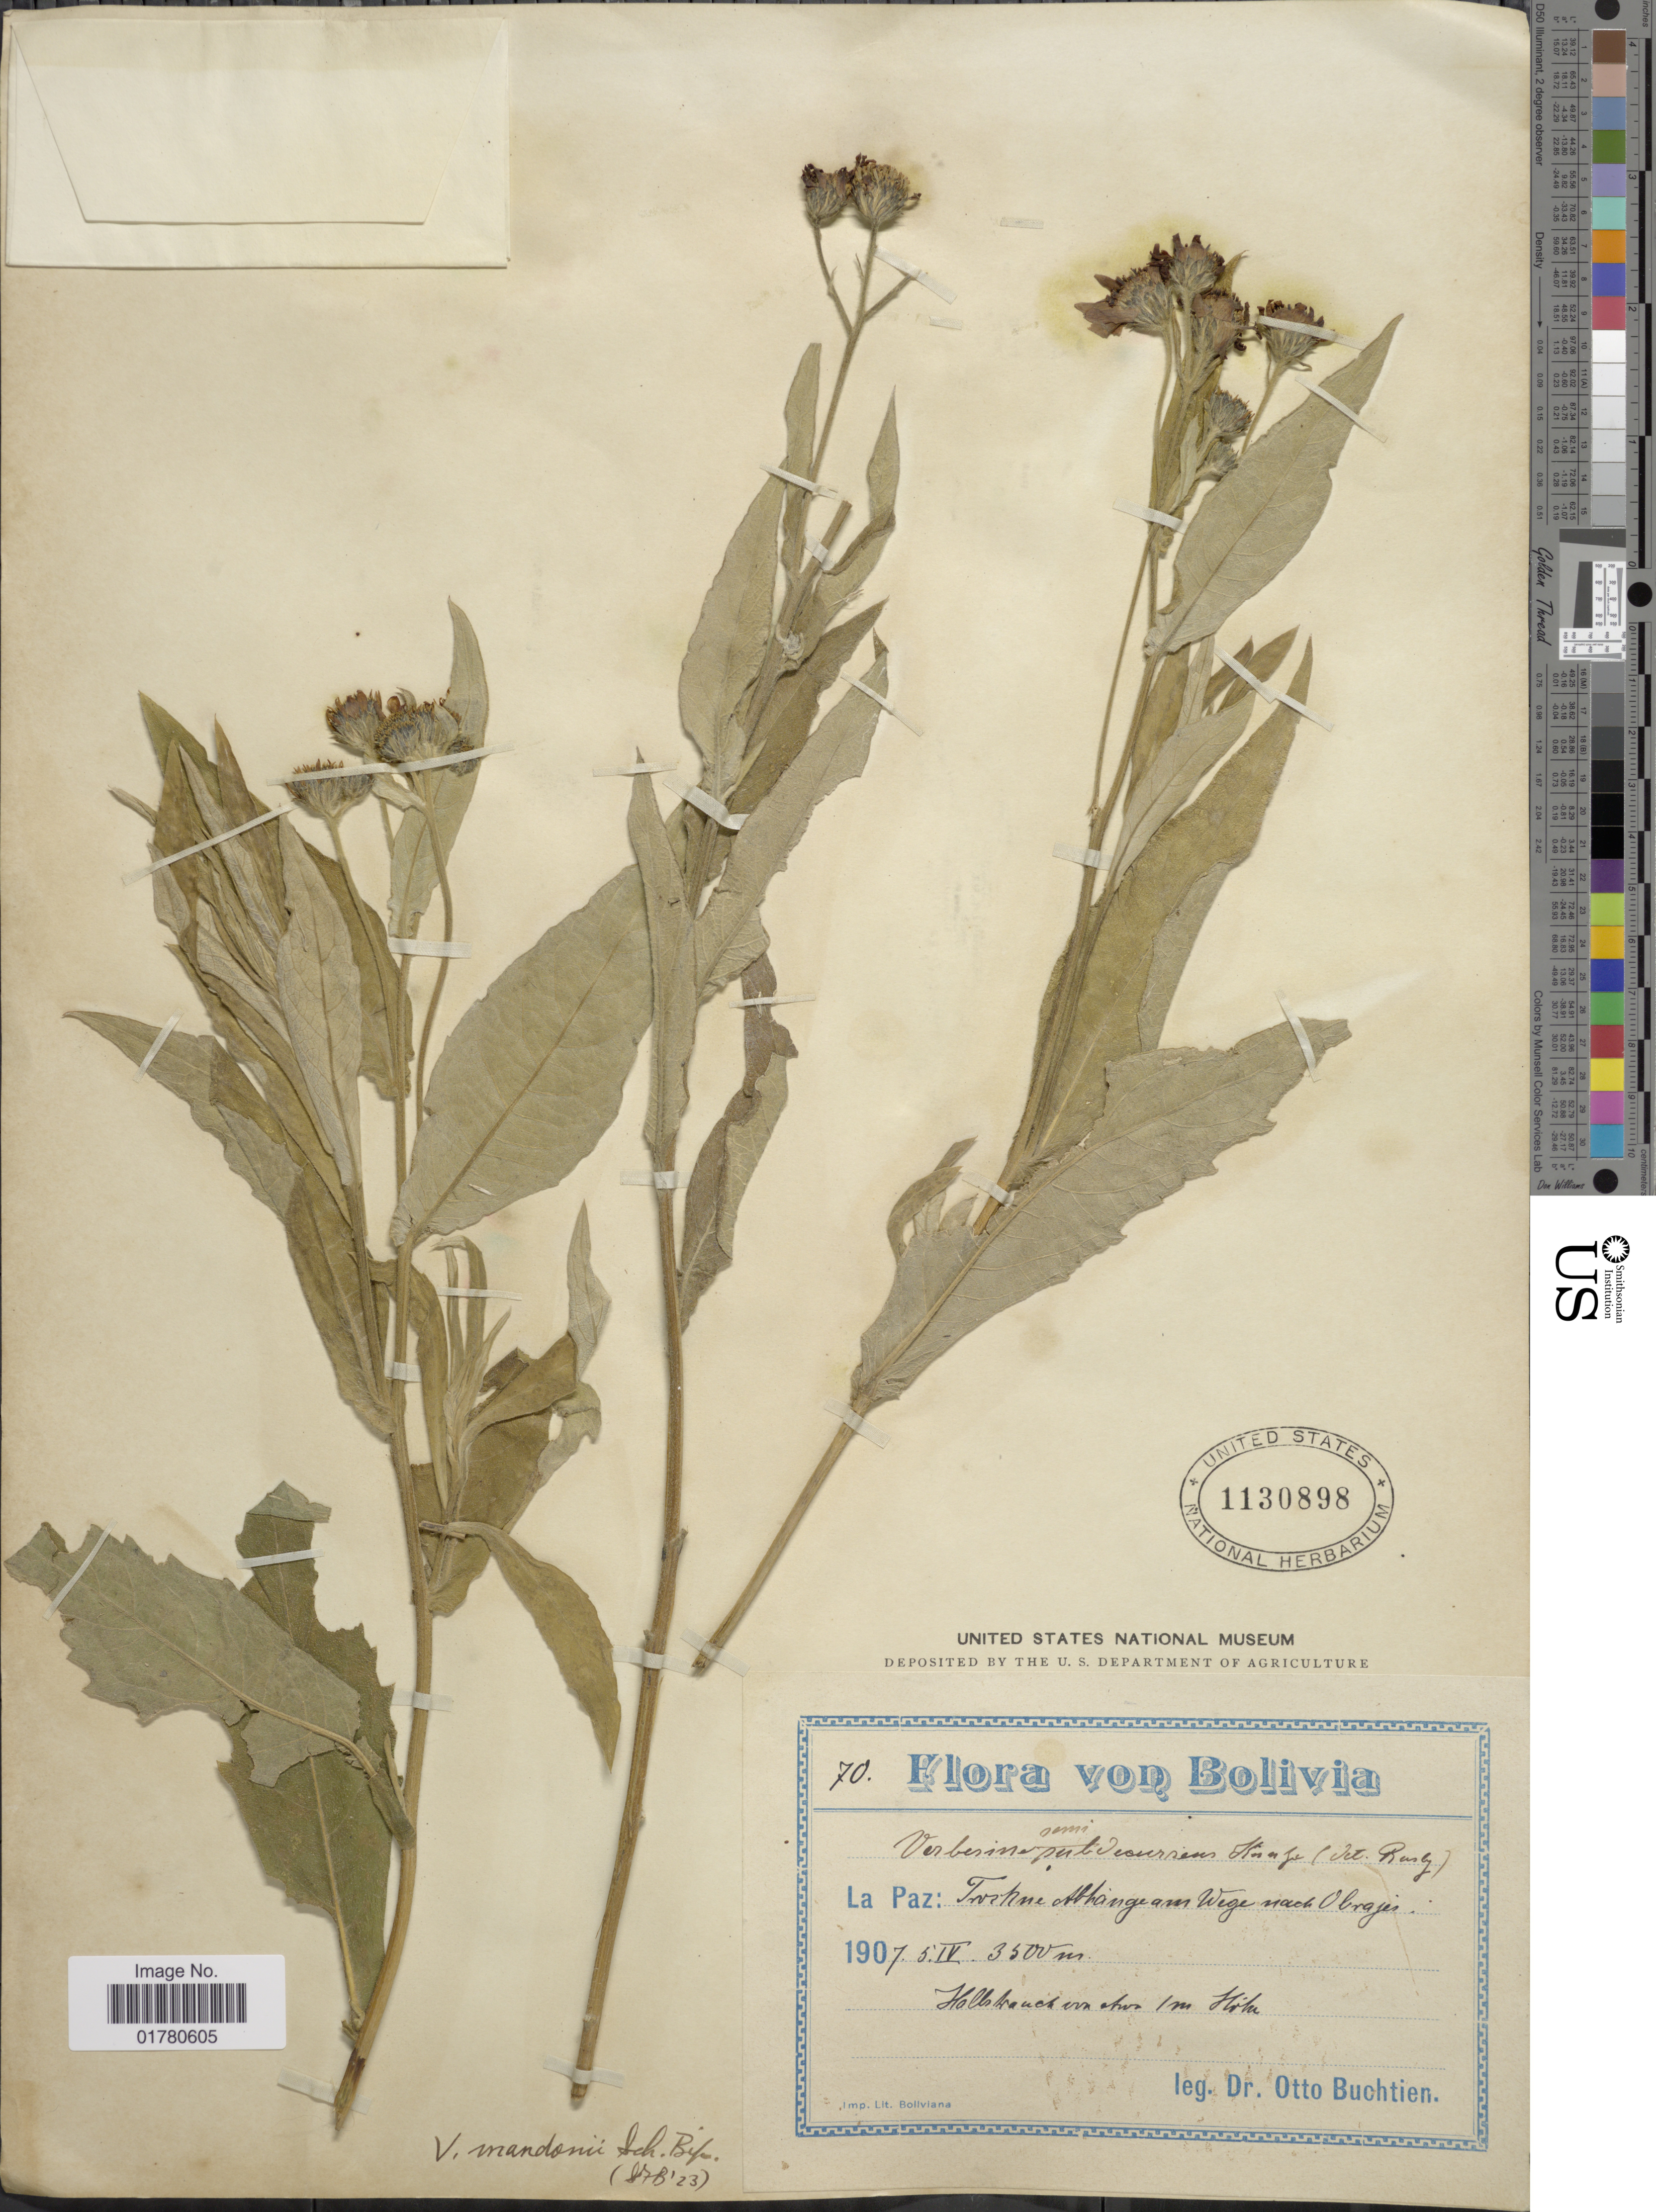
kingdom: Plantae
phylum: Tracheophyta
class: Magnoliopsida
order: Asterales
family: Asteraceae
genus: Verbesina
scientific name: Verbesina boliviana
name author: Klatt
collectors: O. Buchtien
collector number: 70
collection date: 1907-04-05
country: Bolivia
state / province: La Paz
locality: Trochne Abhange am Wege nach Obrages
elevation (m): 3500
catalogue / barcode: US 1130898